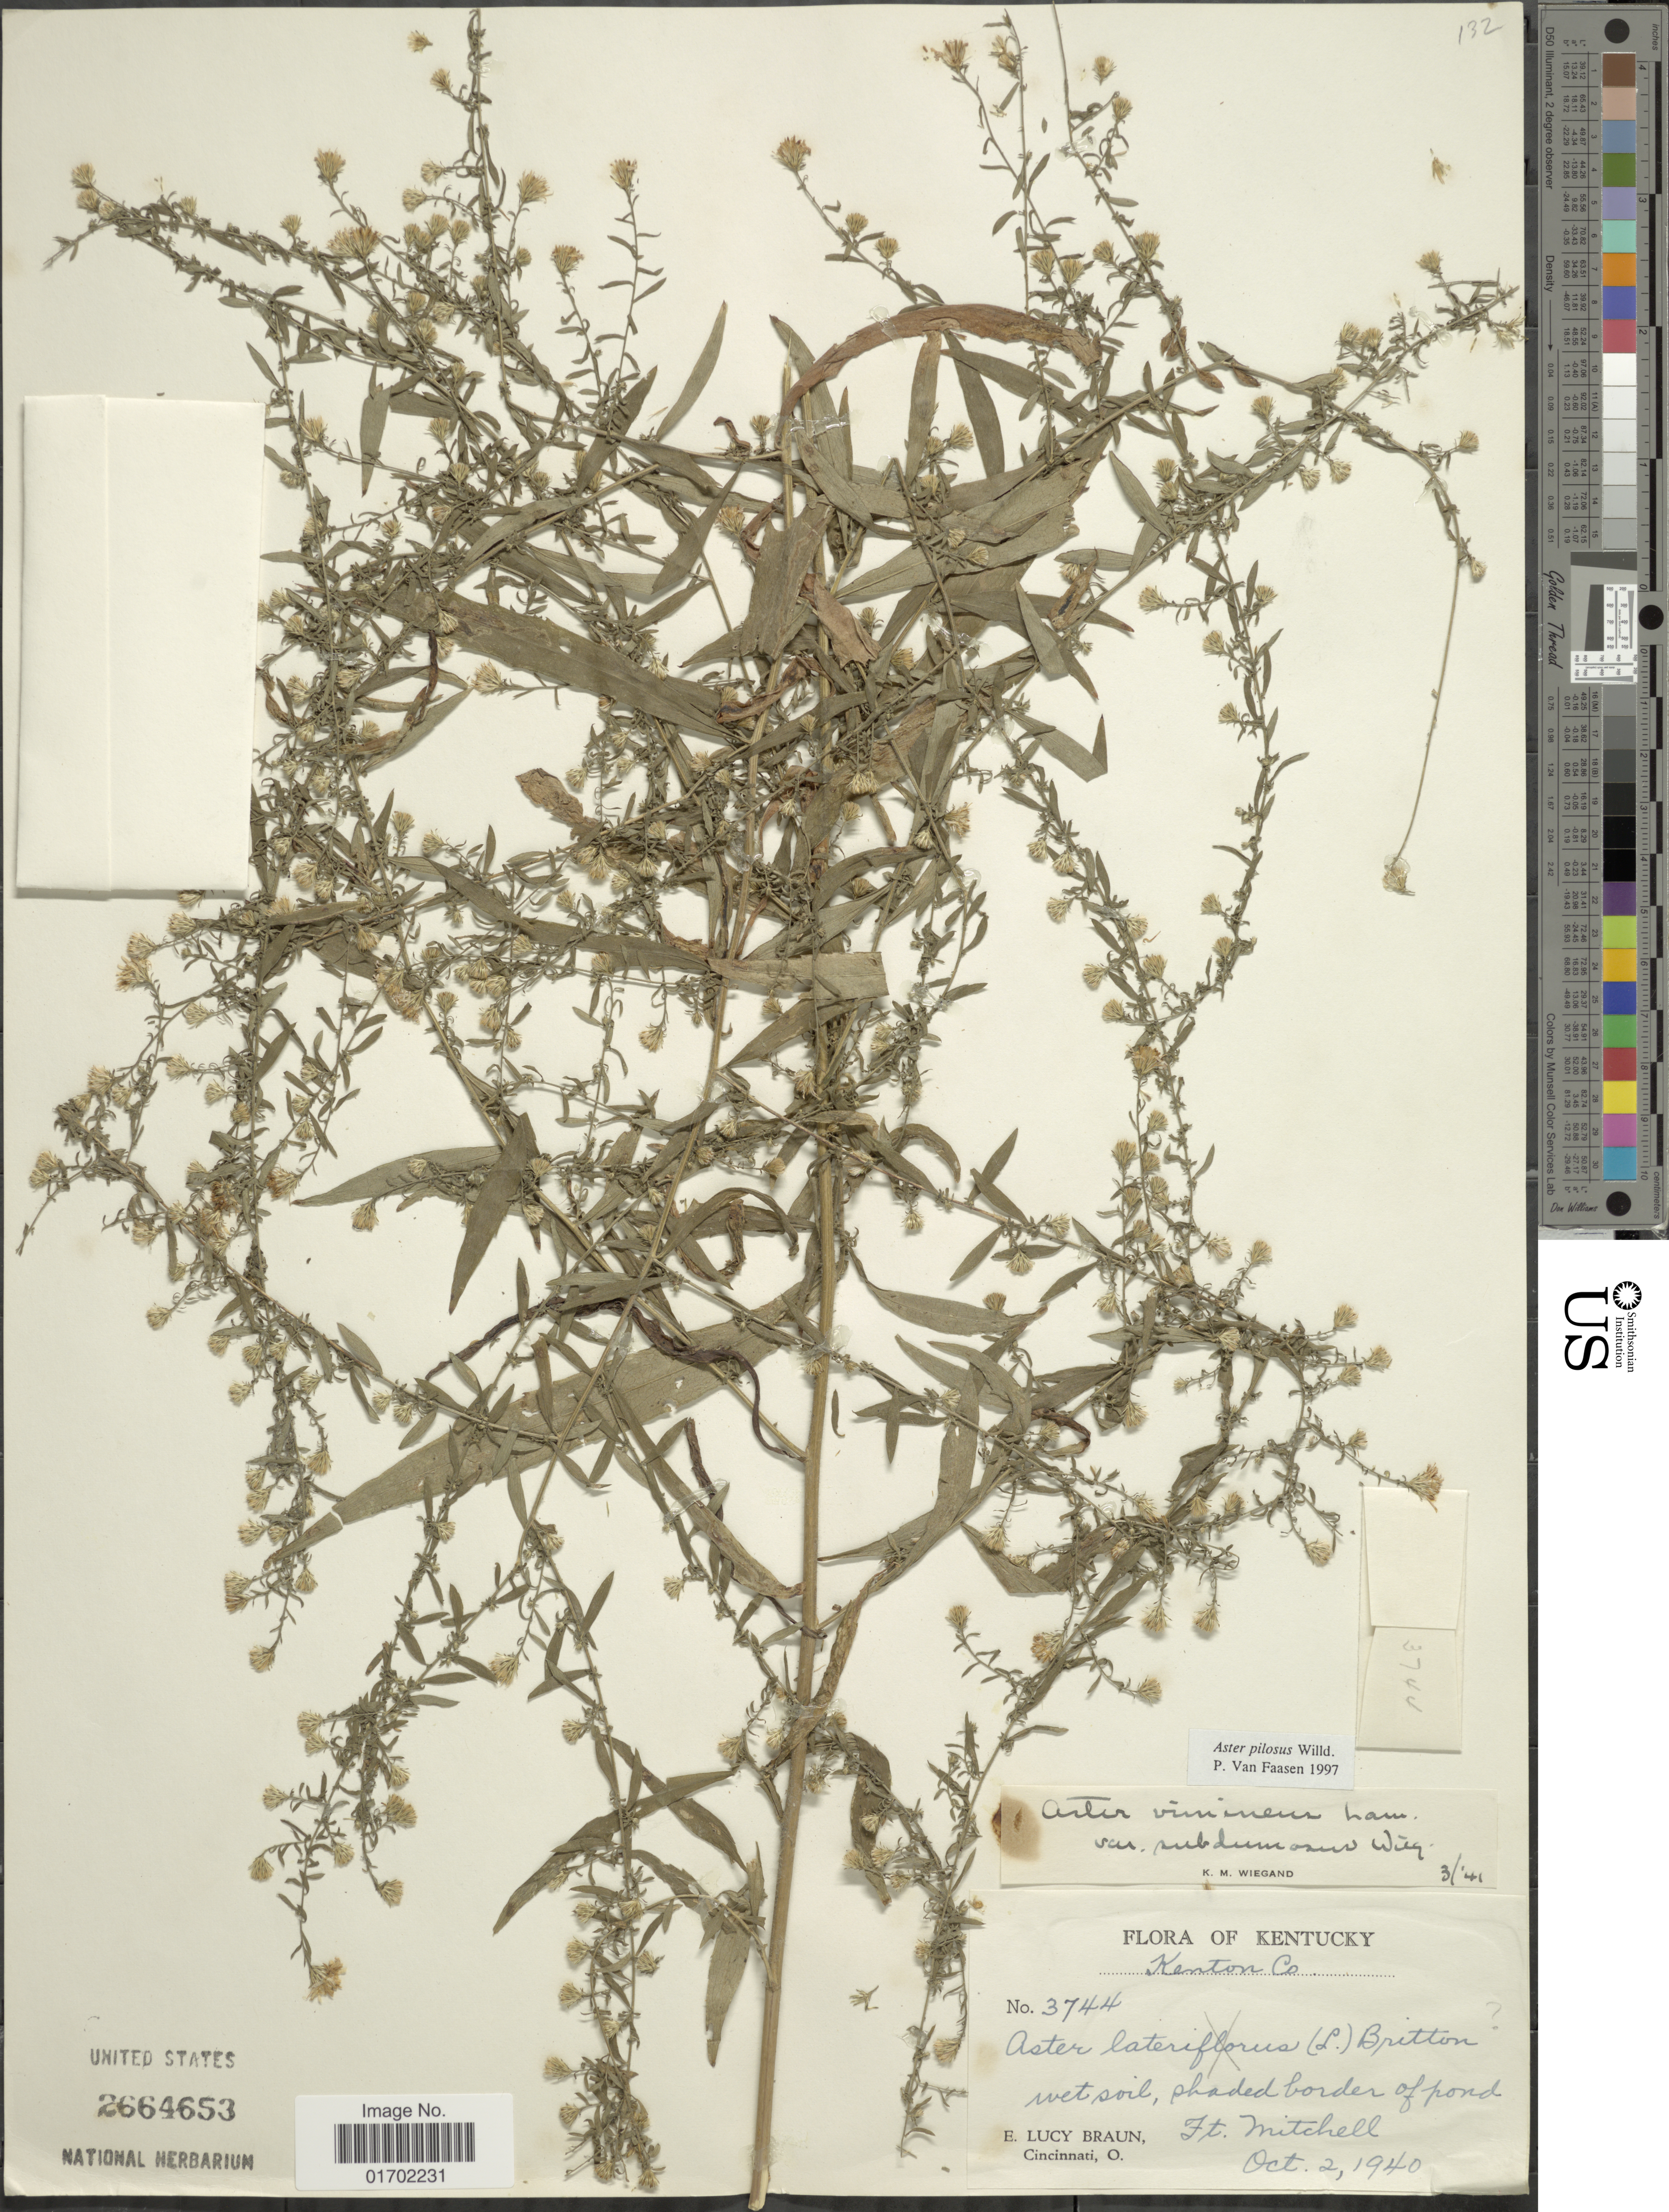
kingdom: Plantae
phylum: Tracheophyta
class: Magnoliopsida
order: Asterales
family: Asteraceae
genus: Symphyotrichum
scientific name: Symphyotrichum pilosum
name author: (Willd.) G.L. Nesom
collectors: E. L. Braun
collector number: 3744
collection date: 1940-10-02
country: United States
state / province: Kentucky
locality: Kenton Co., St. Mitchell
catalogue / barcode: US 2664653